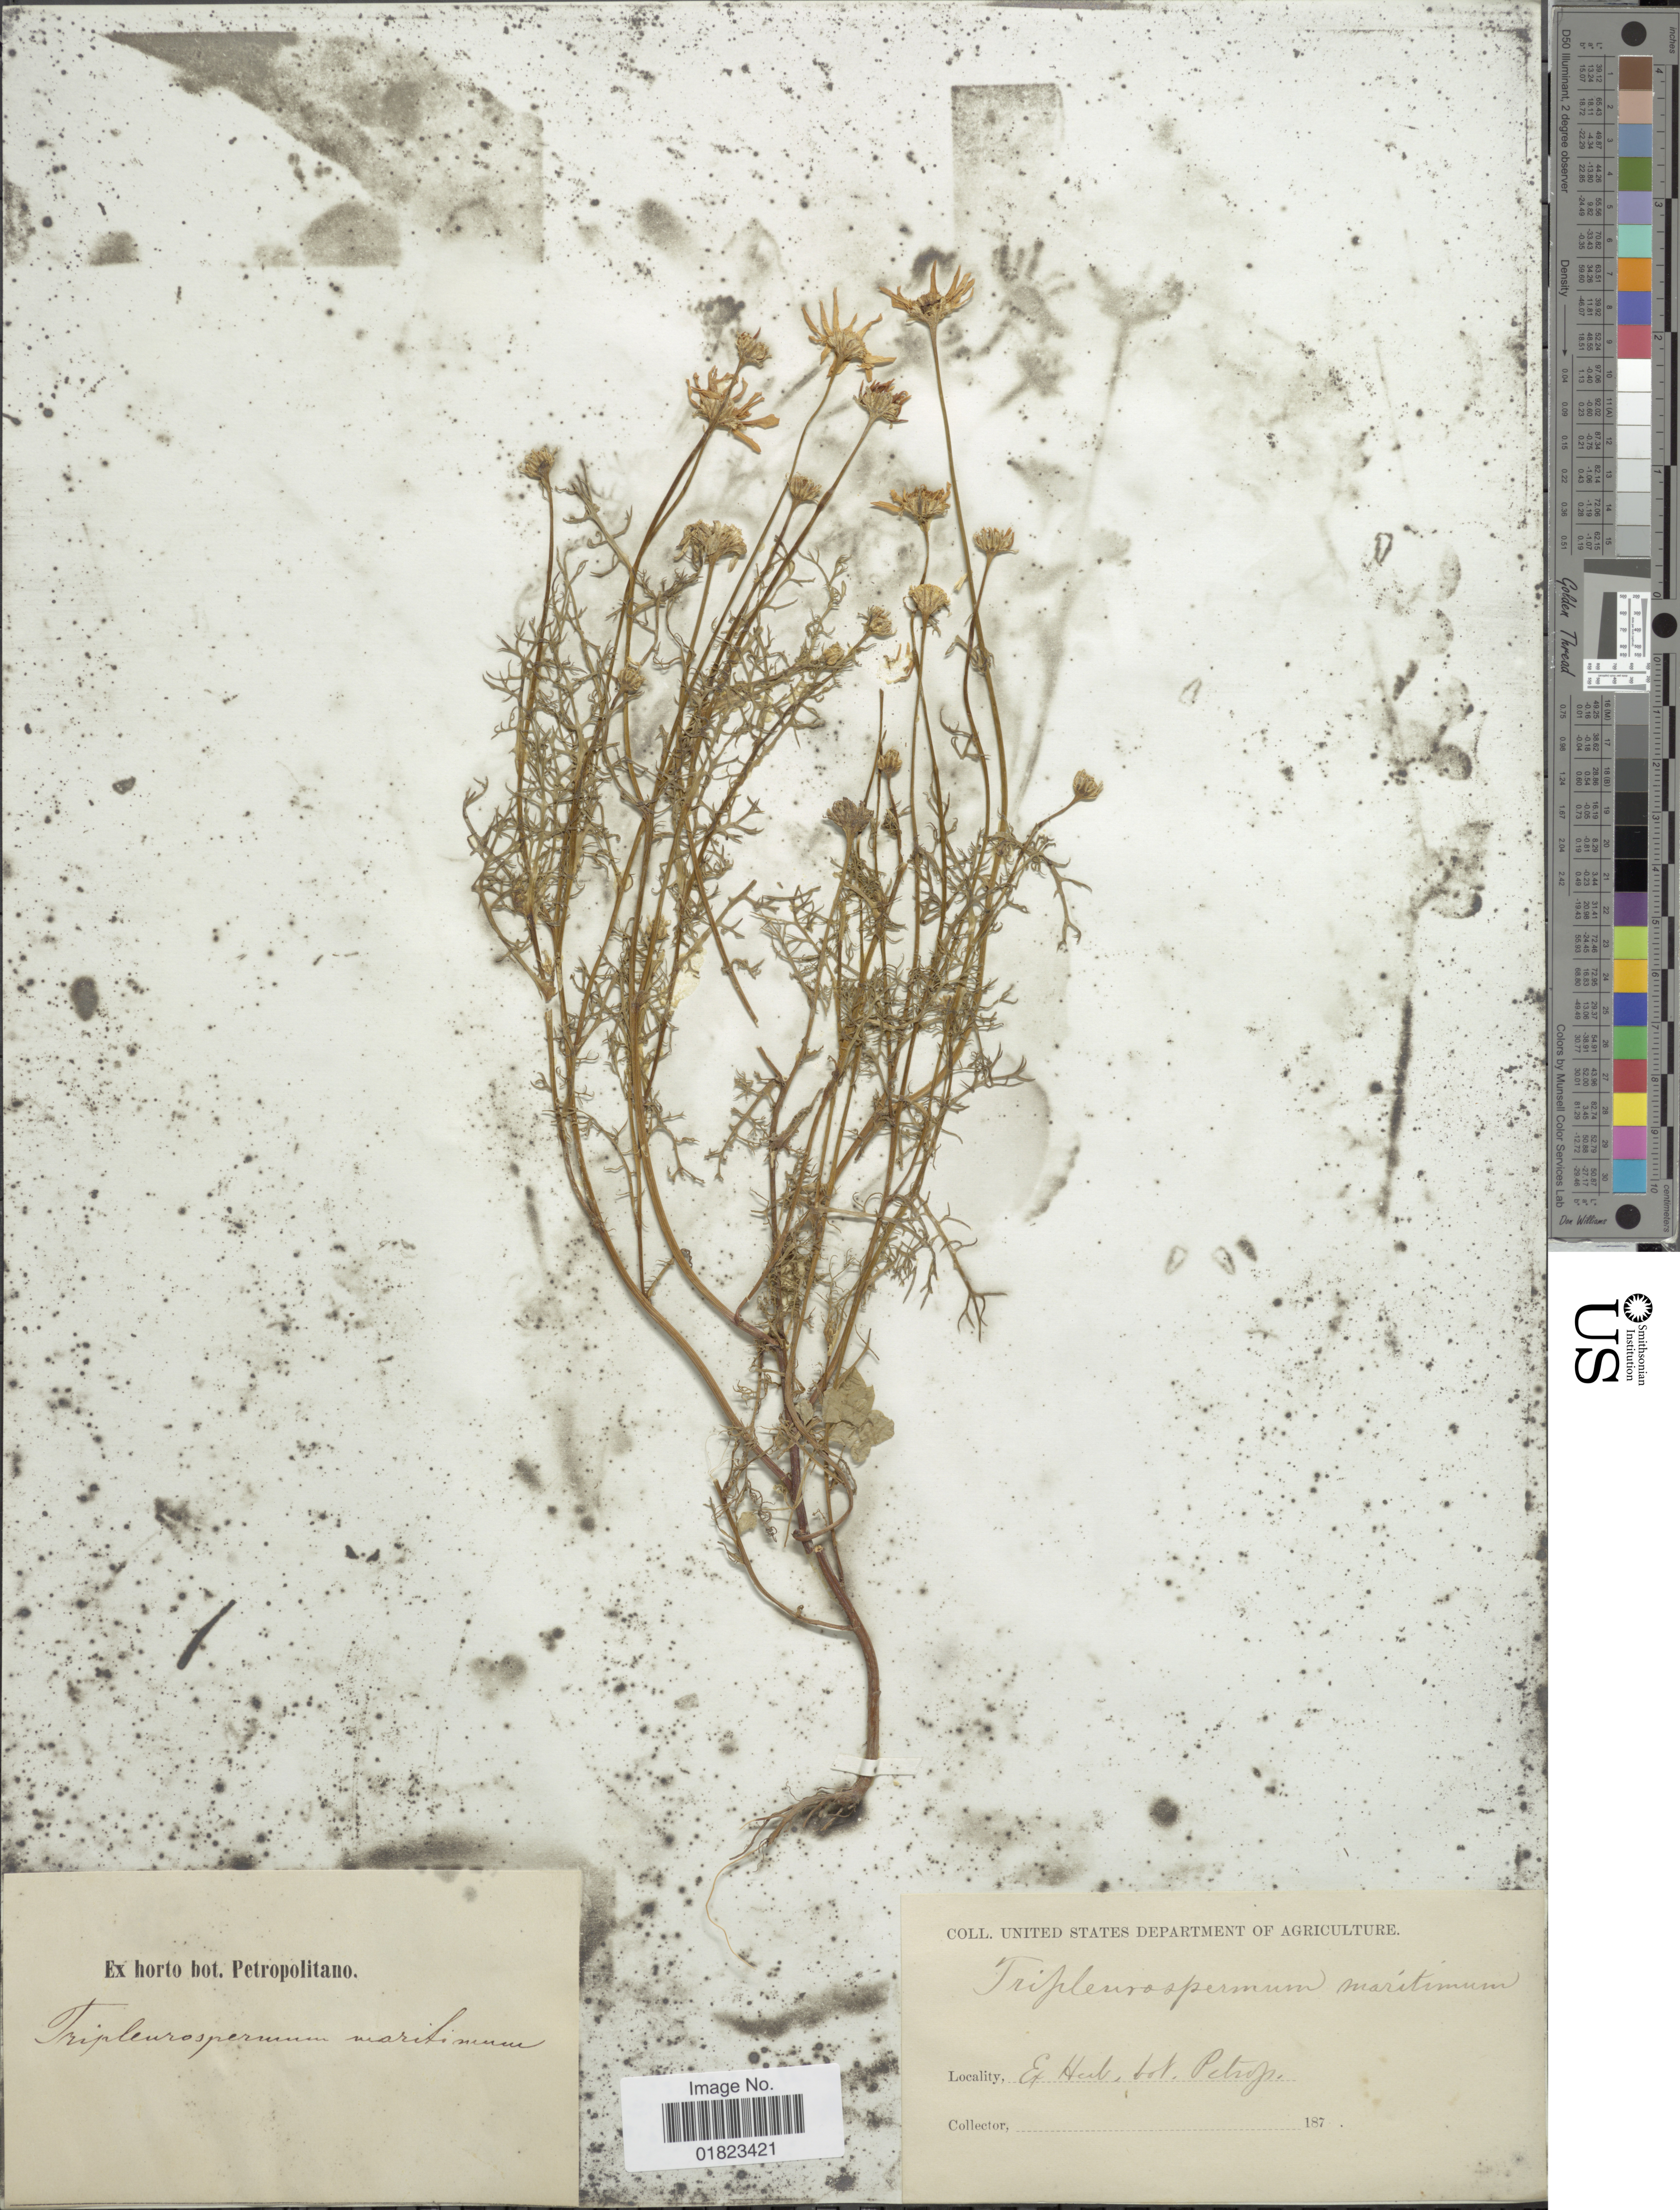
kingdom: Plantae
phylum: Tracheophyta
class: Magnoliopsida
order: Asterales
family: Asteraceae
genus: Tripleurospermum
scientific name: Tripleurospermum perforatum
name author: (Mérat) Laínz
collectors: ex Horto Bot. Petropolitano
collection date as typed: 187